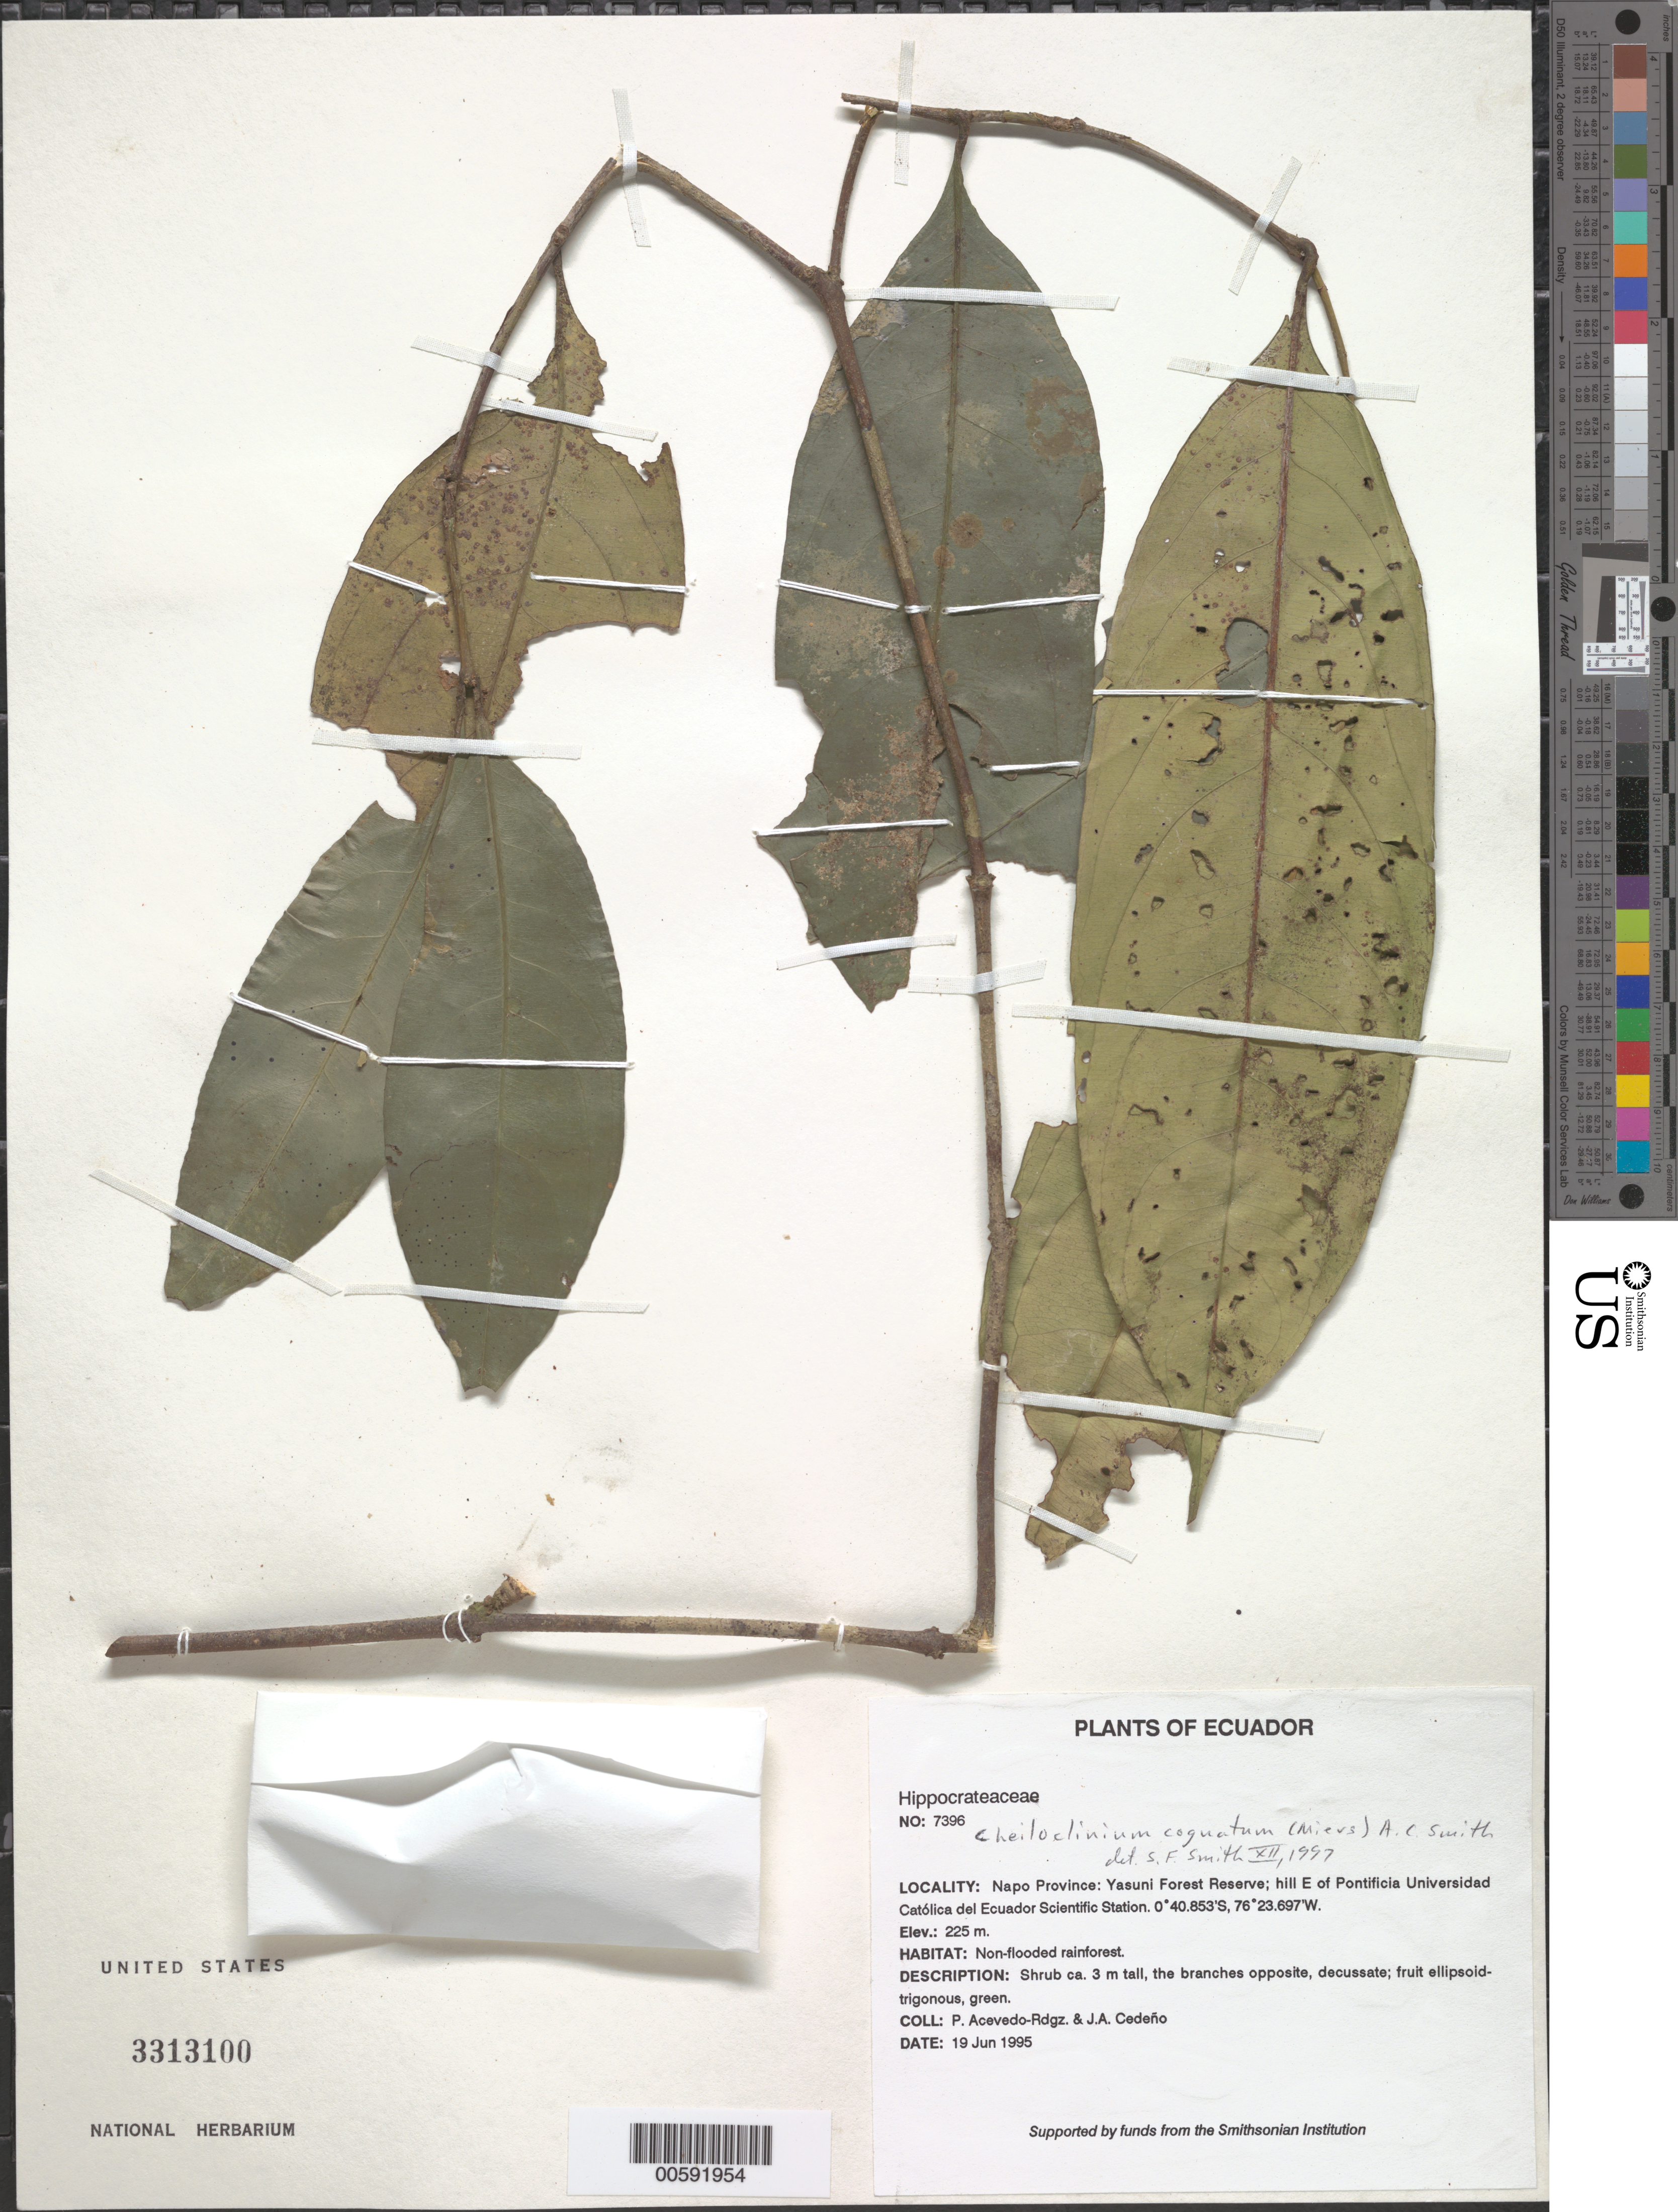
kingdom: Plantae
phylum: Tracheophyta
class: Magnoliopsida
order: Celastrales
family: Celastraceae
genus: Cheiloclinium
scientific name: Cheiloclinium cognatum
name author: (Miers) A.C. Sm.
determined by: Smith, Stephen F., (US), NMNH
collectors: P. Acevedo-Rodr. & J. A. Cedeño M.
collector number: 7396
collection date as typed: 19 Jun 1995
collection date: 1995-06-19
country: Ecuador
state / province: Napo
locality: Napo Province: Yasuni Forest Reserve; hill E of Pontificia Universidad Católica del Ecuador Scientific Station.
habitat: Non-flooded rainforest.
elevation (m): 225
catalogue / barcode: US 3313100